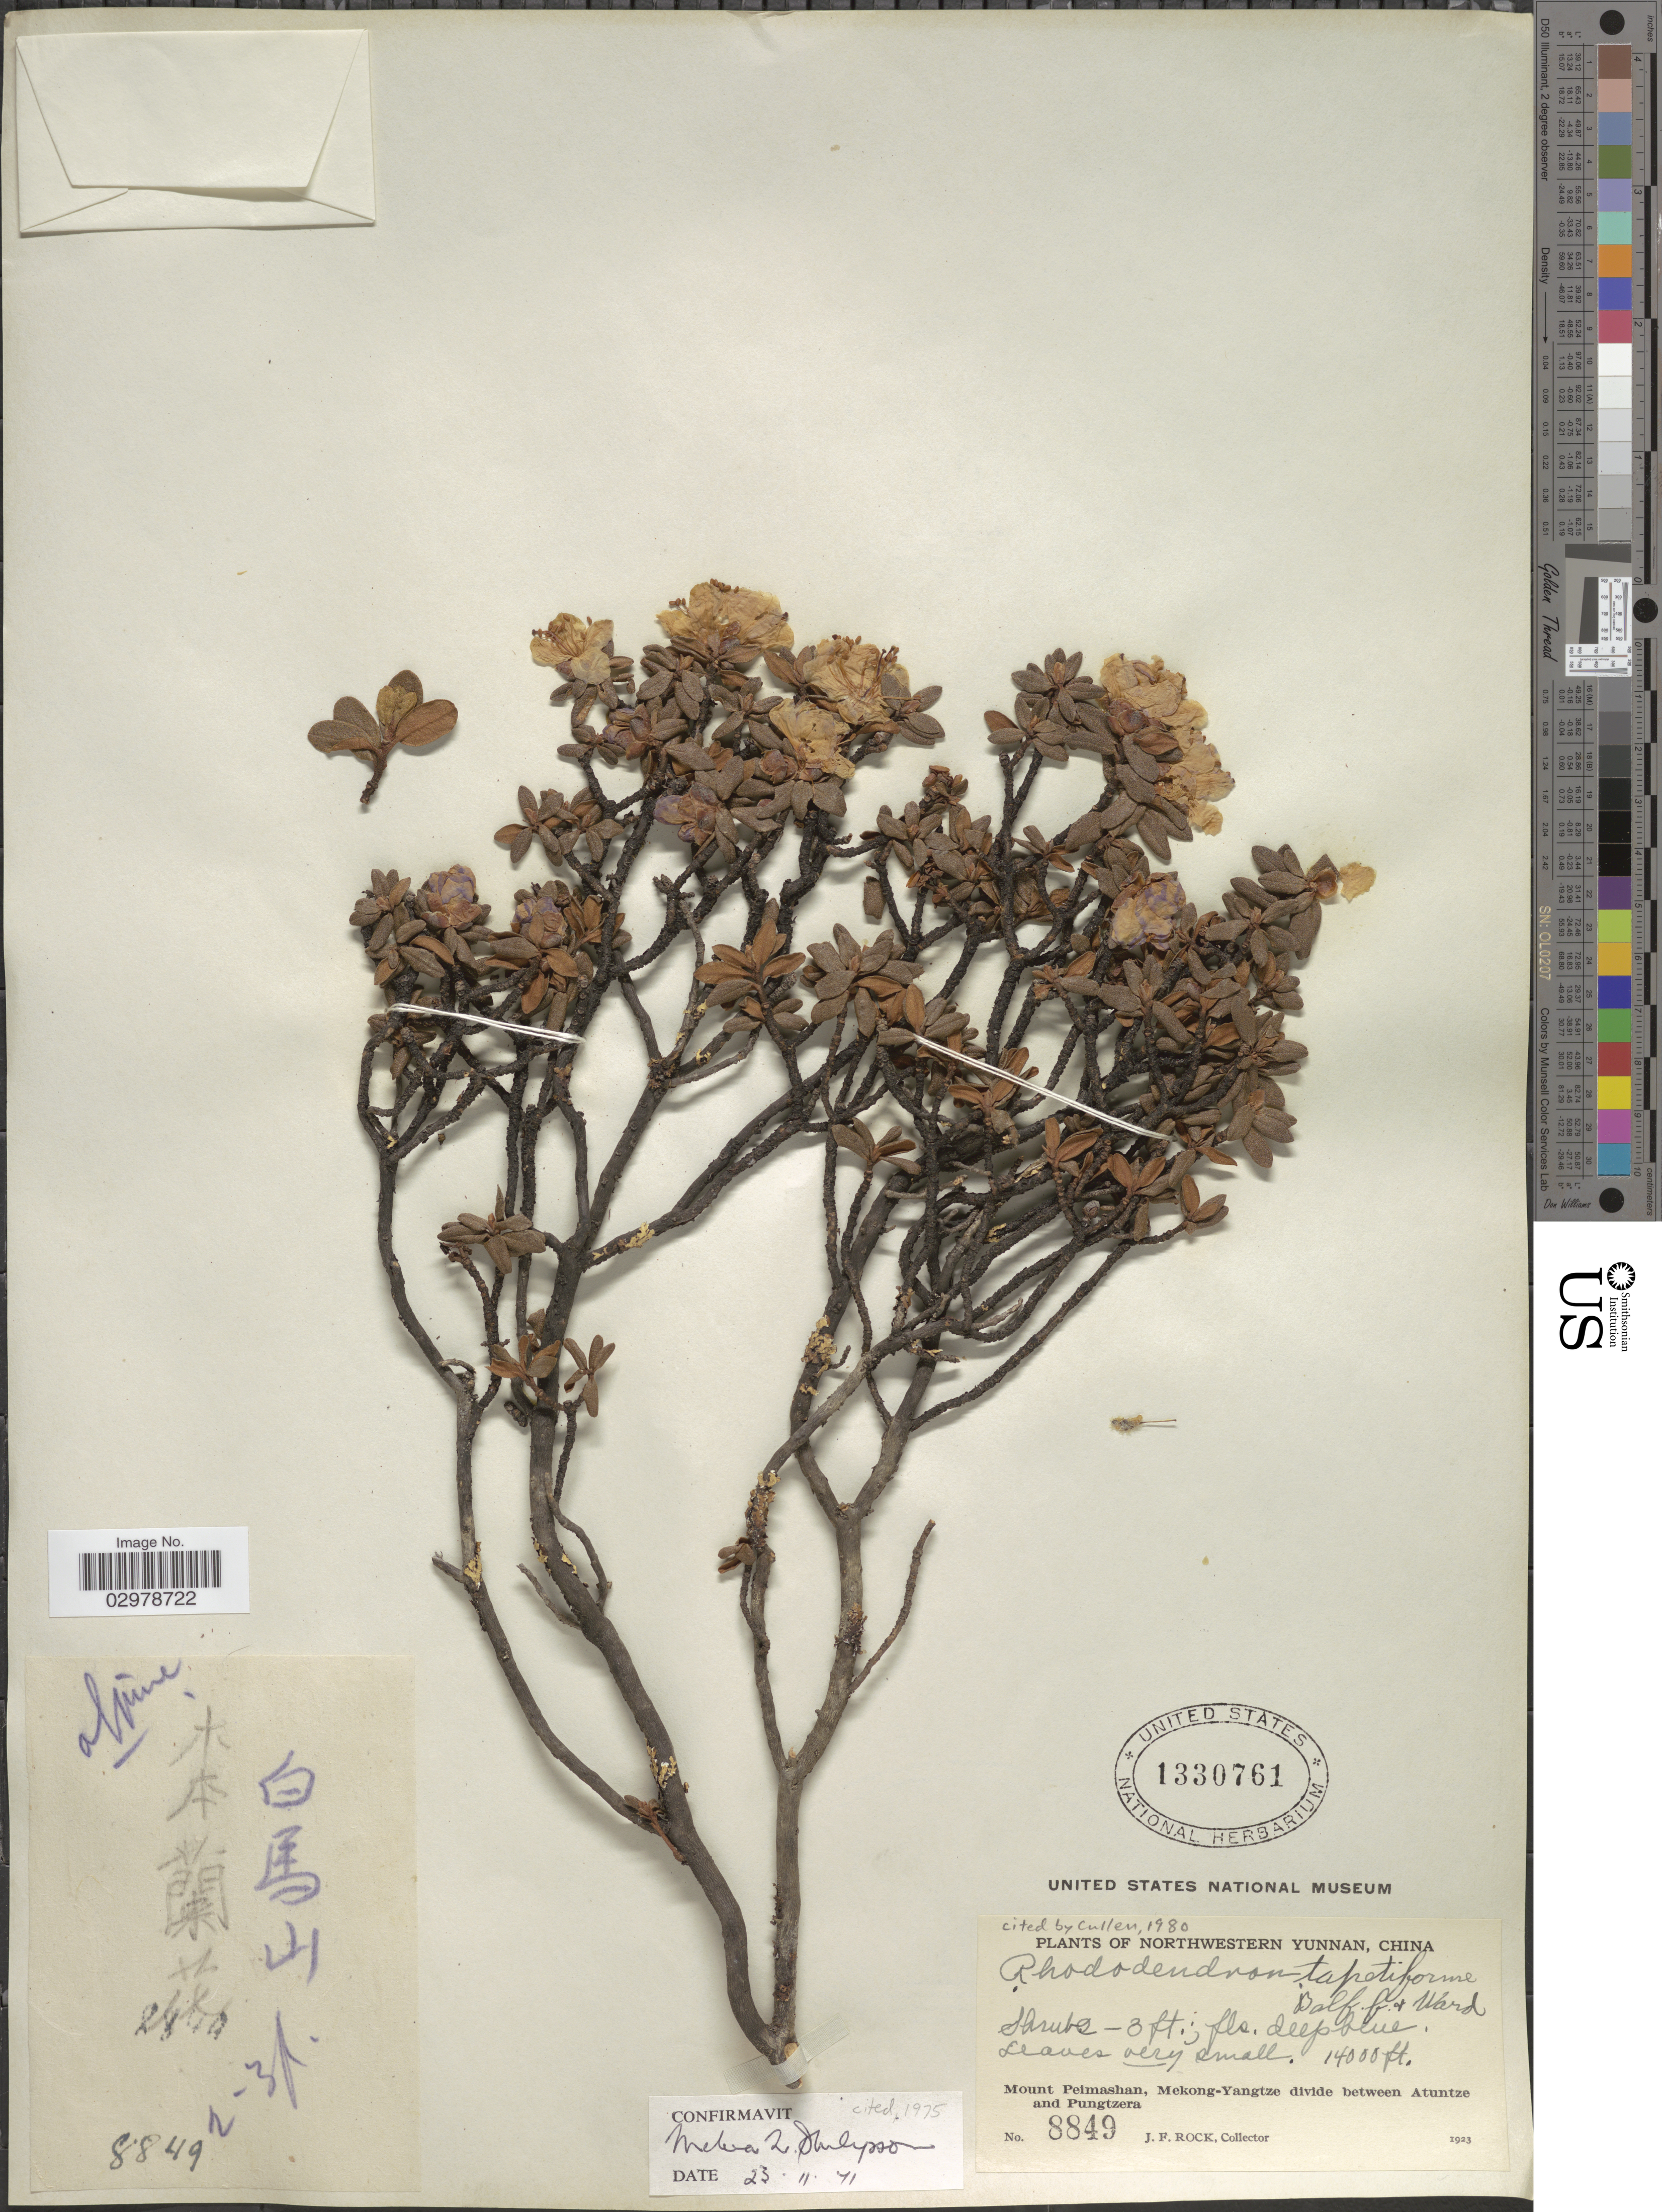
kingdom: Plantae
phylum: Tracheophyta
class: Magnoliopsida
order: Ericales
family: Ericaceae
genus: Rhododendron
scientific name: Rhododendron tapetiforme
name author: Balf. f. & Kingdon-Ward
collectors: J. Rock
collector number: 8849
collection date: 1923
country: China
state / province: Yunnan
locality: Northwestern Yunnan. Mount Peimashan, Mekong-Yangtze divide between Atuntze and Pungtzera.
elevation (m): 4267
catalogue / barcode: US 1330761